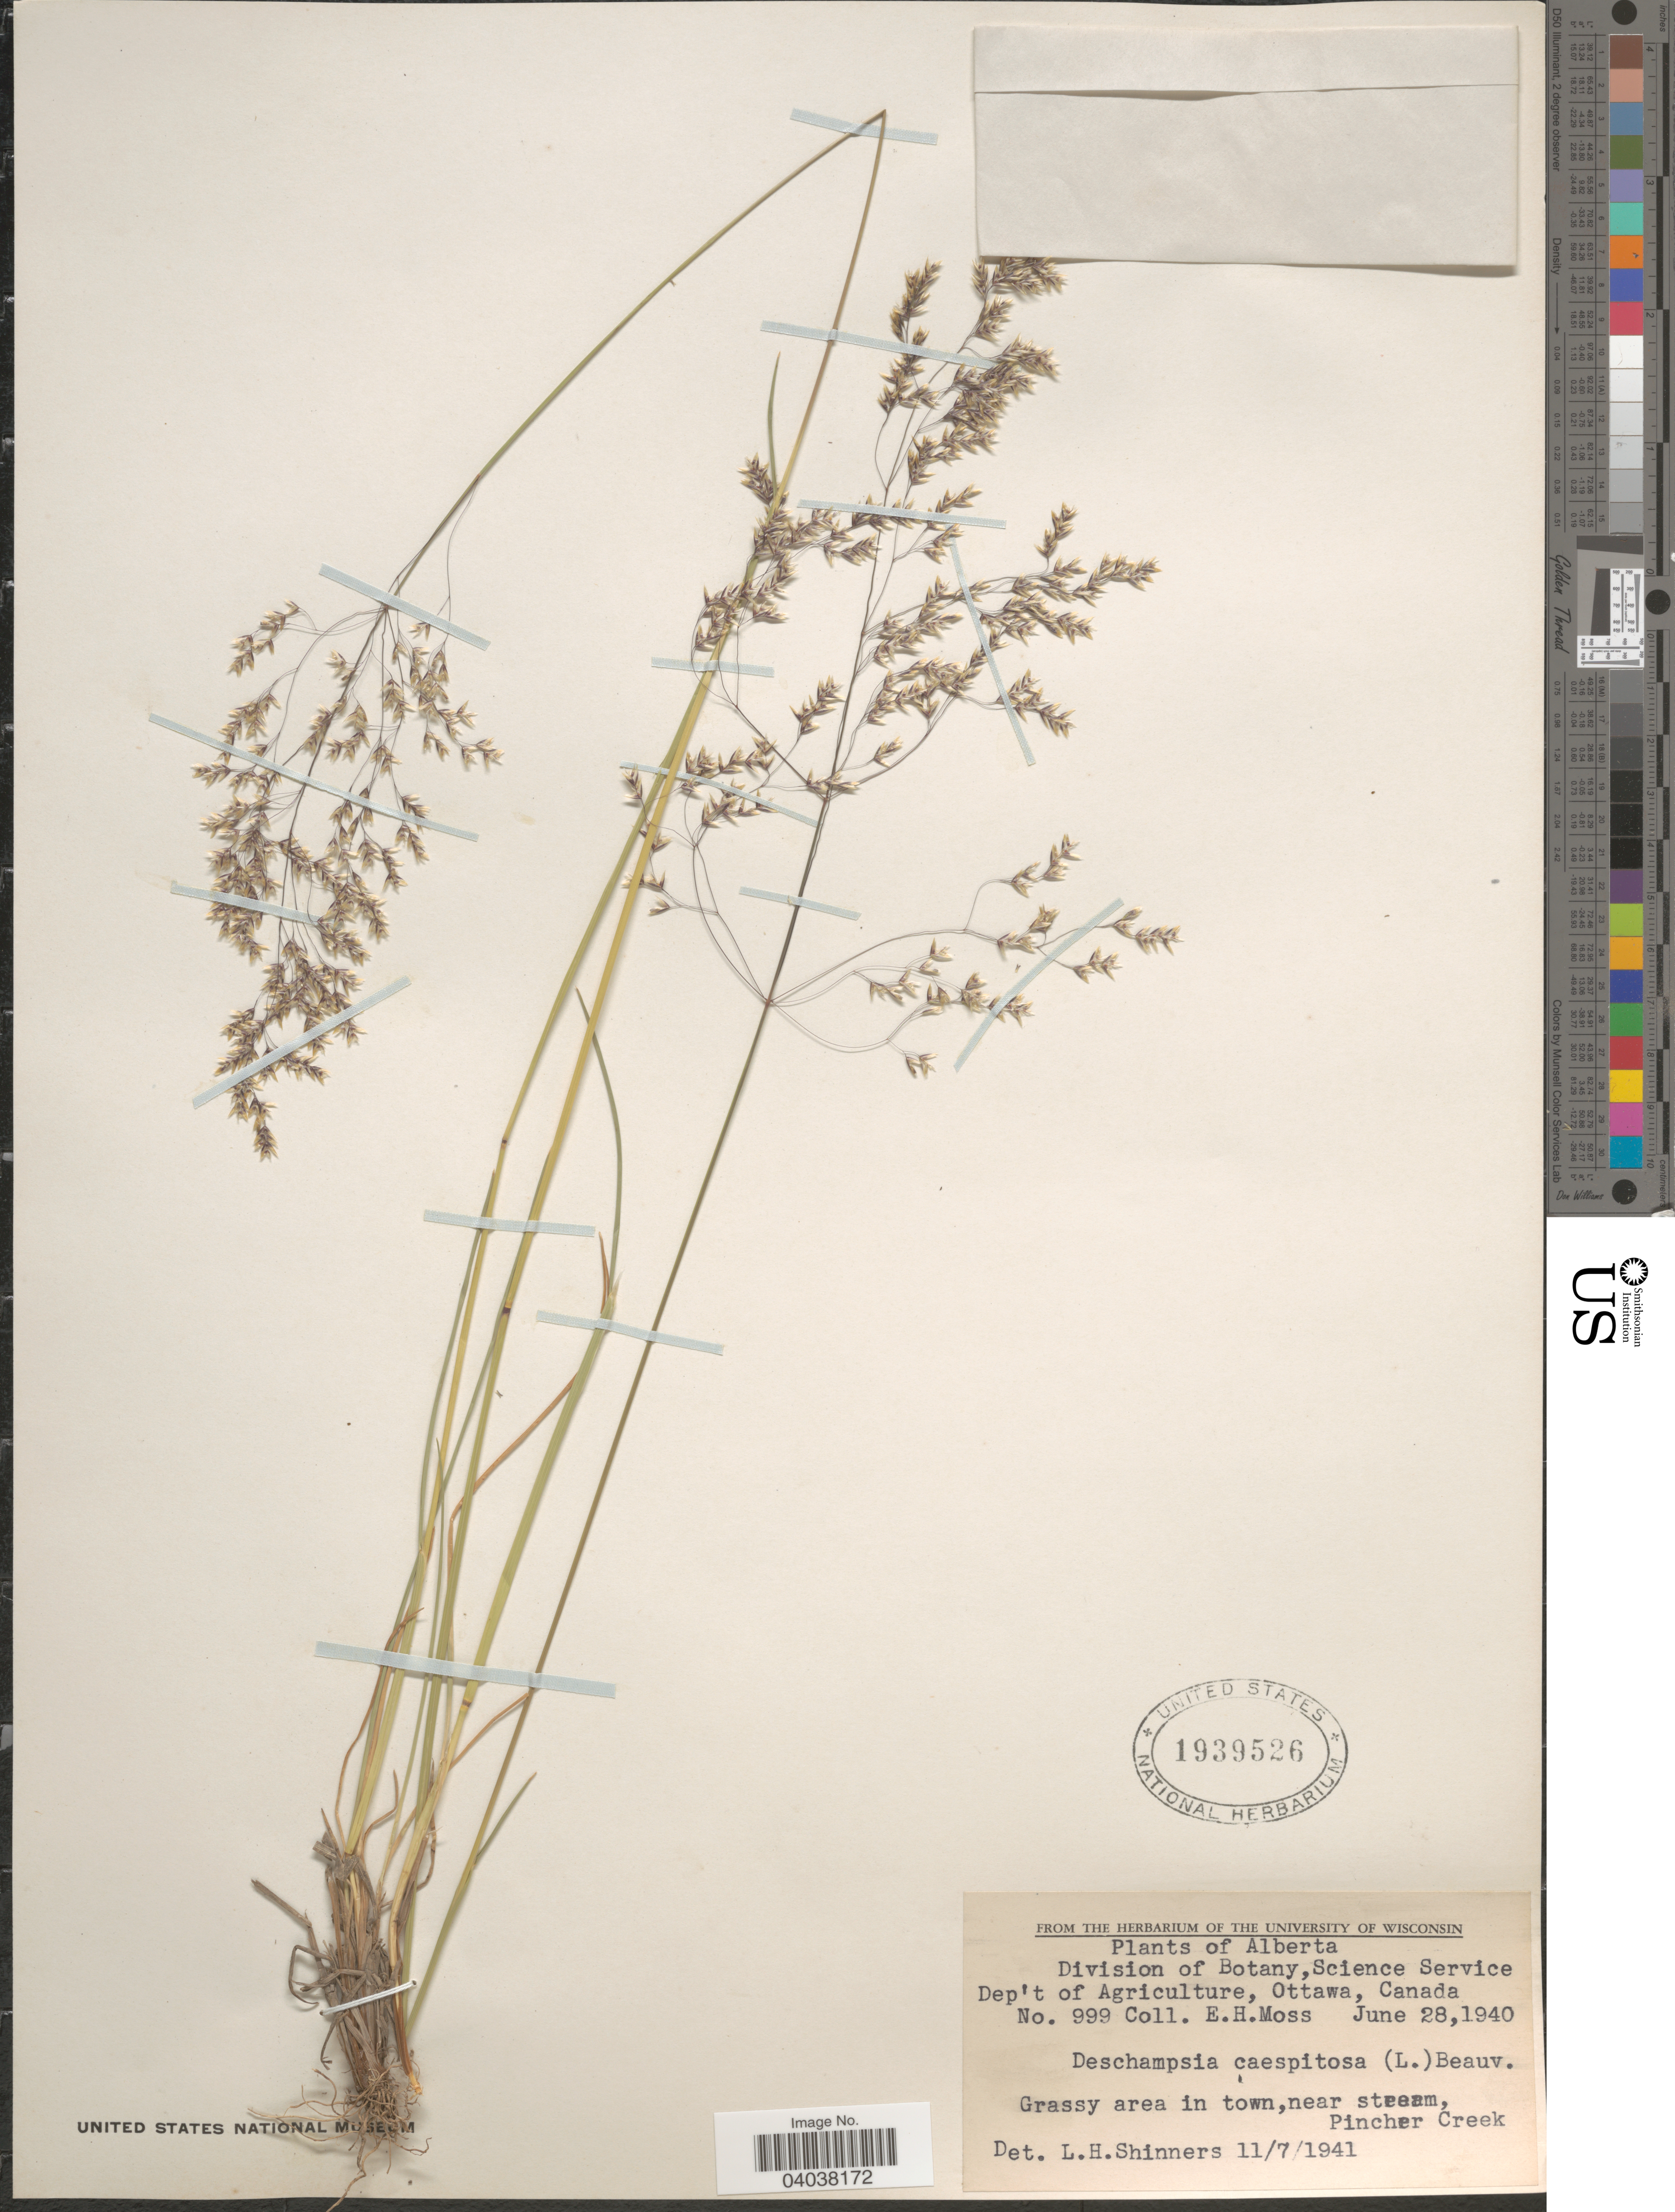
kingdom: Plantae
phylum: Tracheophyta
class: Liliopsida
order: Poales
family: Poaceae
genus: Deschampsia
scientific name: Deschampsia cespitosa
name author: (L.) P. Beauv.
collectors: E. Moss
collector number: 999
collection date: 1940-06-28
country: Canada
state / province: Alberta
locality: Grassy area in town, near stream, Pincher Creek.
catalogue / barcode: US 1939526